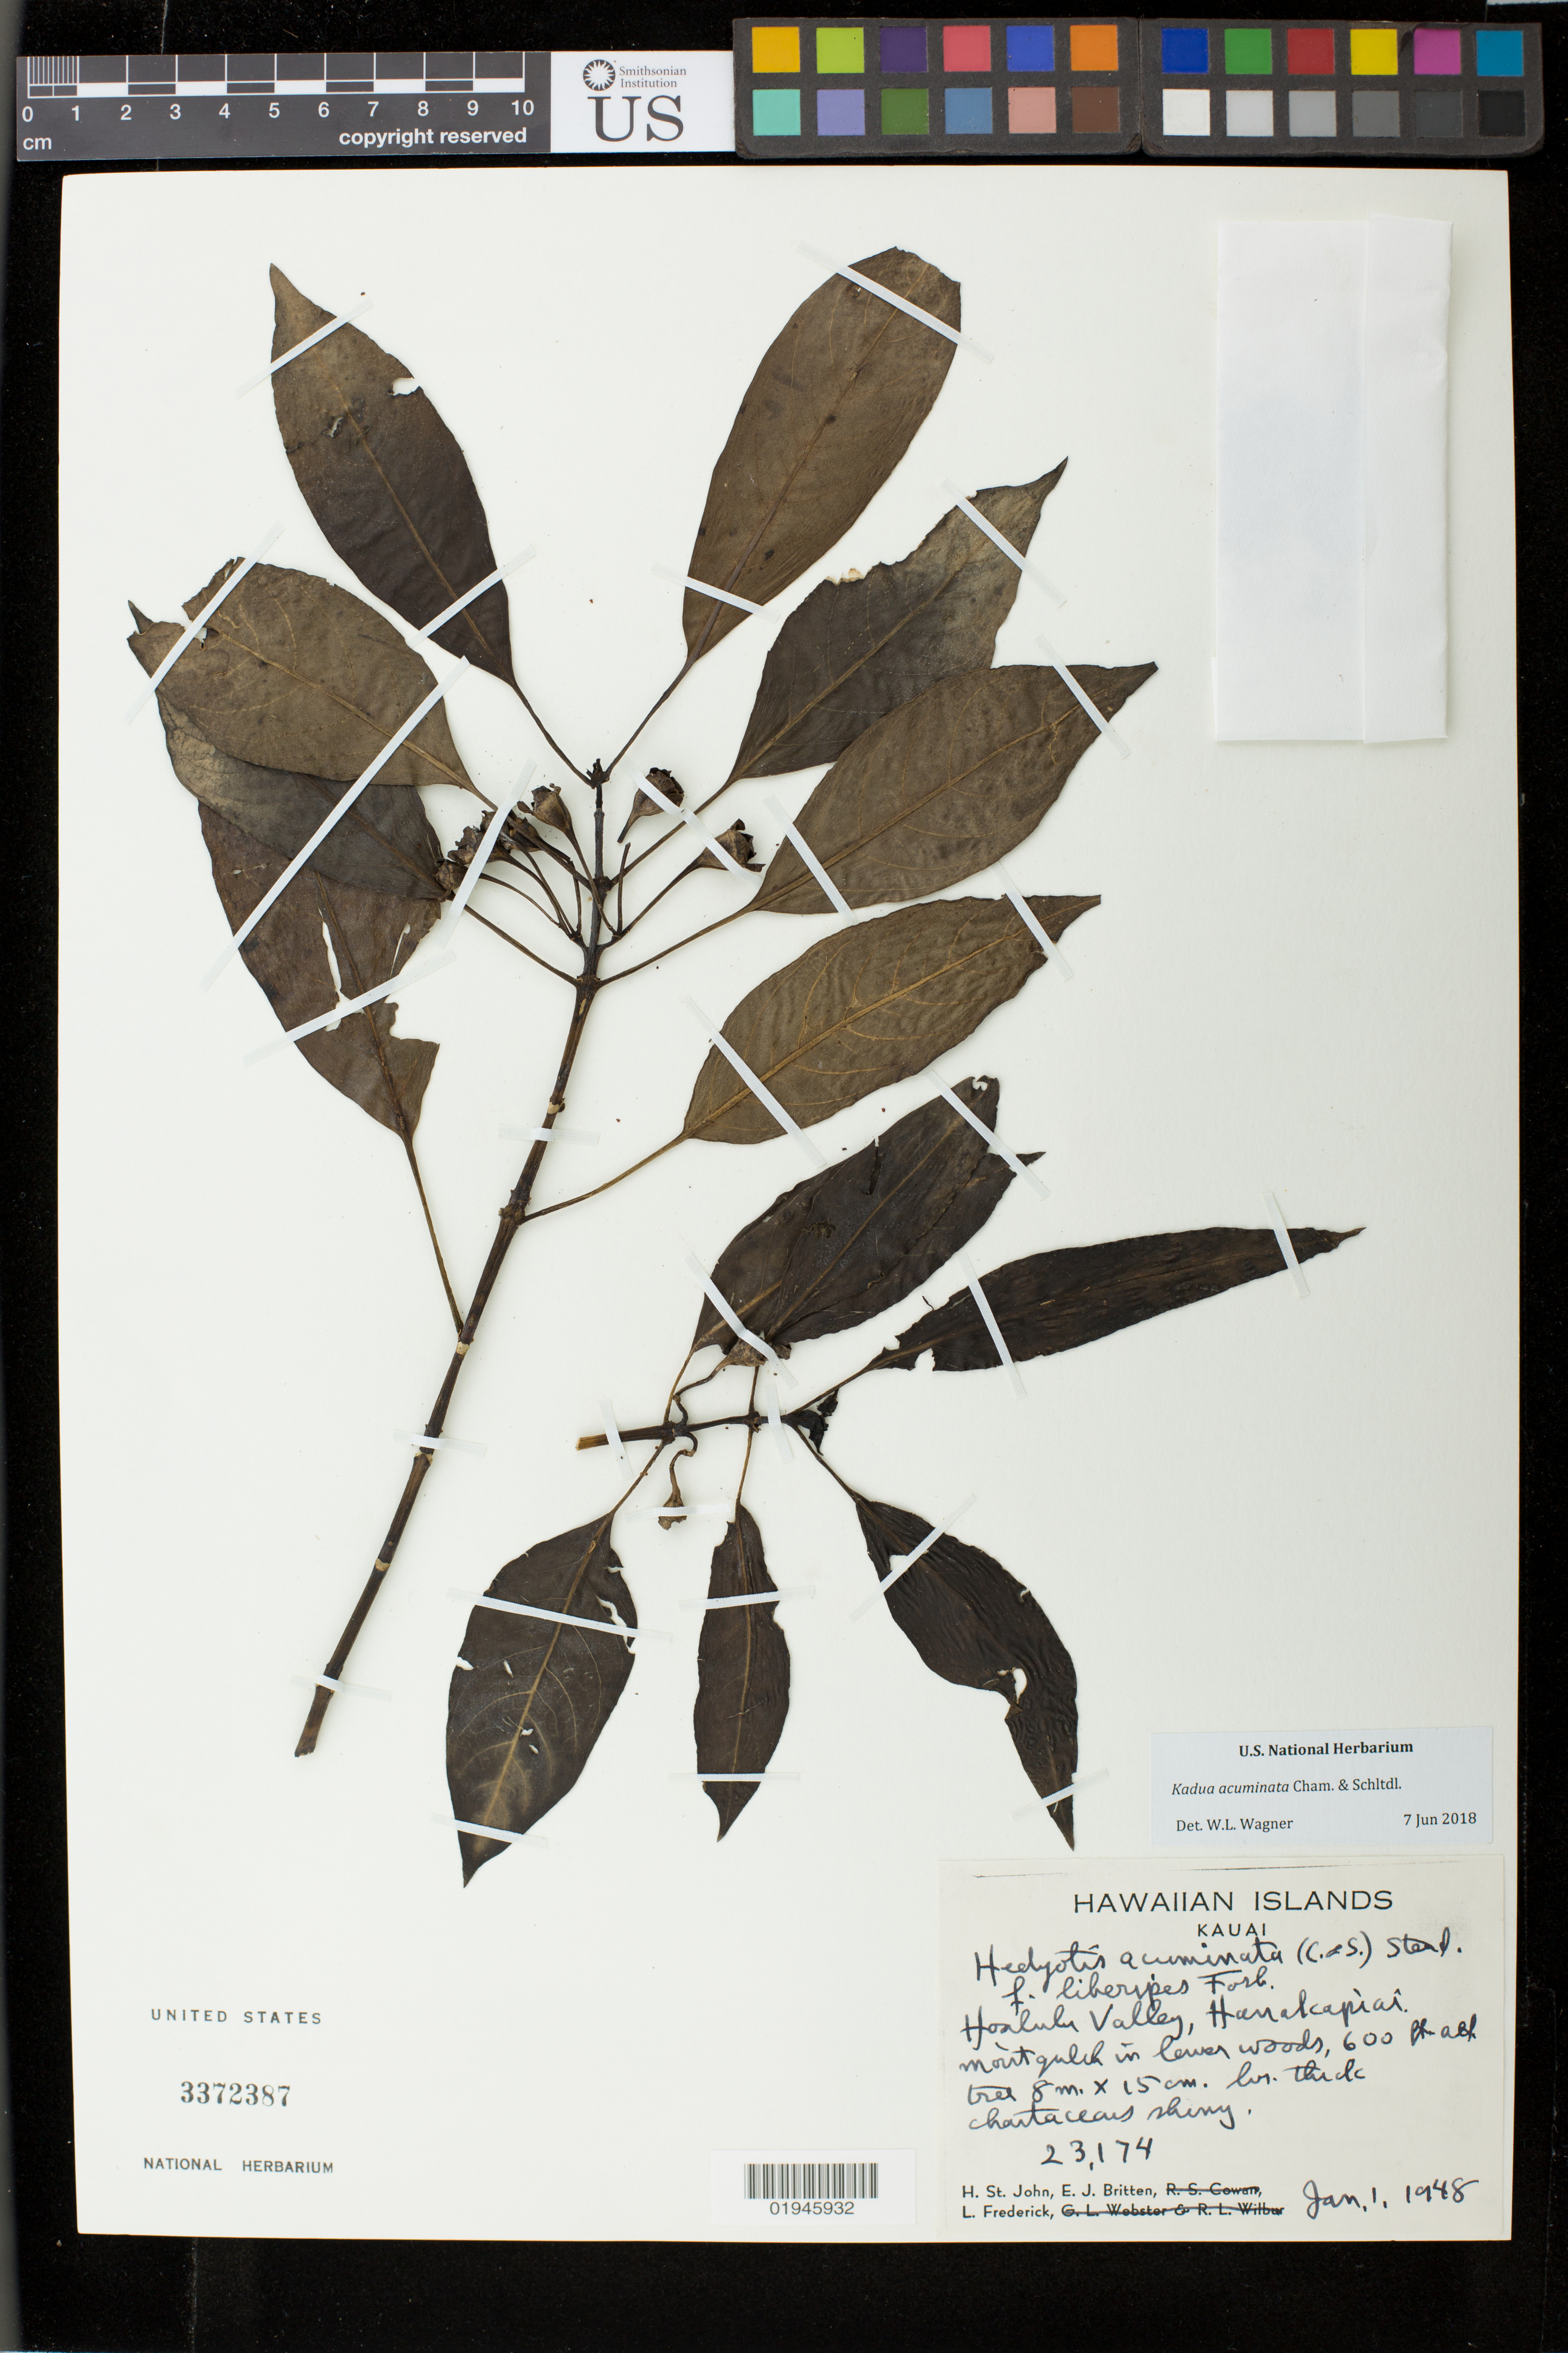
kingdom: Plantae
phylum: Tracheophyta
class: Magnoliopsida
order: Gentianales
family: Rubiaceae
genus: Kadua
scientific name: Kadua acuminata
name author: Cham. & Schltdl.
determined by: Wagner, W. L., (BOT), Smithsonian Institution - National Museum of Natural History (UNITED STATES)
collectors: H. St. John, E. Britten & L. Frederick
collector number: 23174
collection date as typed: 1 Jan 1948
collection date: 1948-01-01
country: United States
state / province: Hawaii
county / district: Kauai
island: Kaua'i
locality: Hoalulu Valley, Hanakapiai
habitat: Moist gulch in lower woods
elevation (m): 183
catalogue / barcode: US 3372387